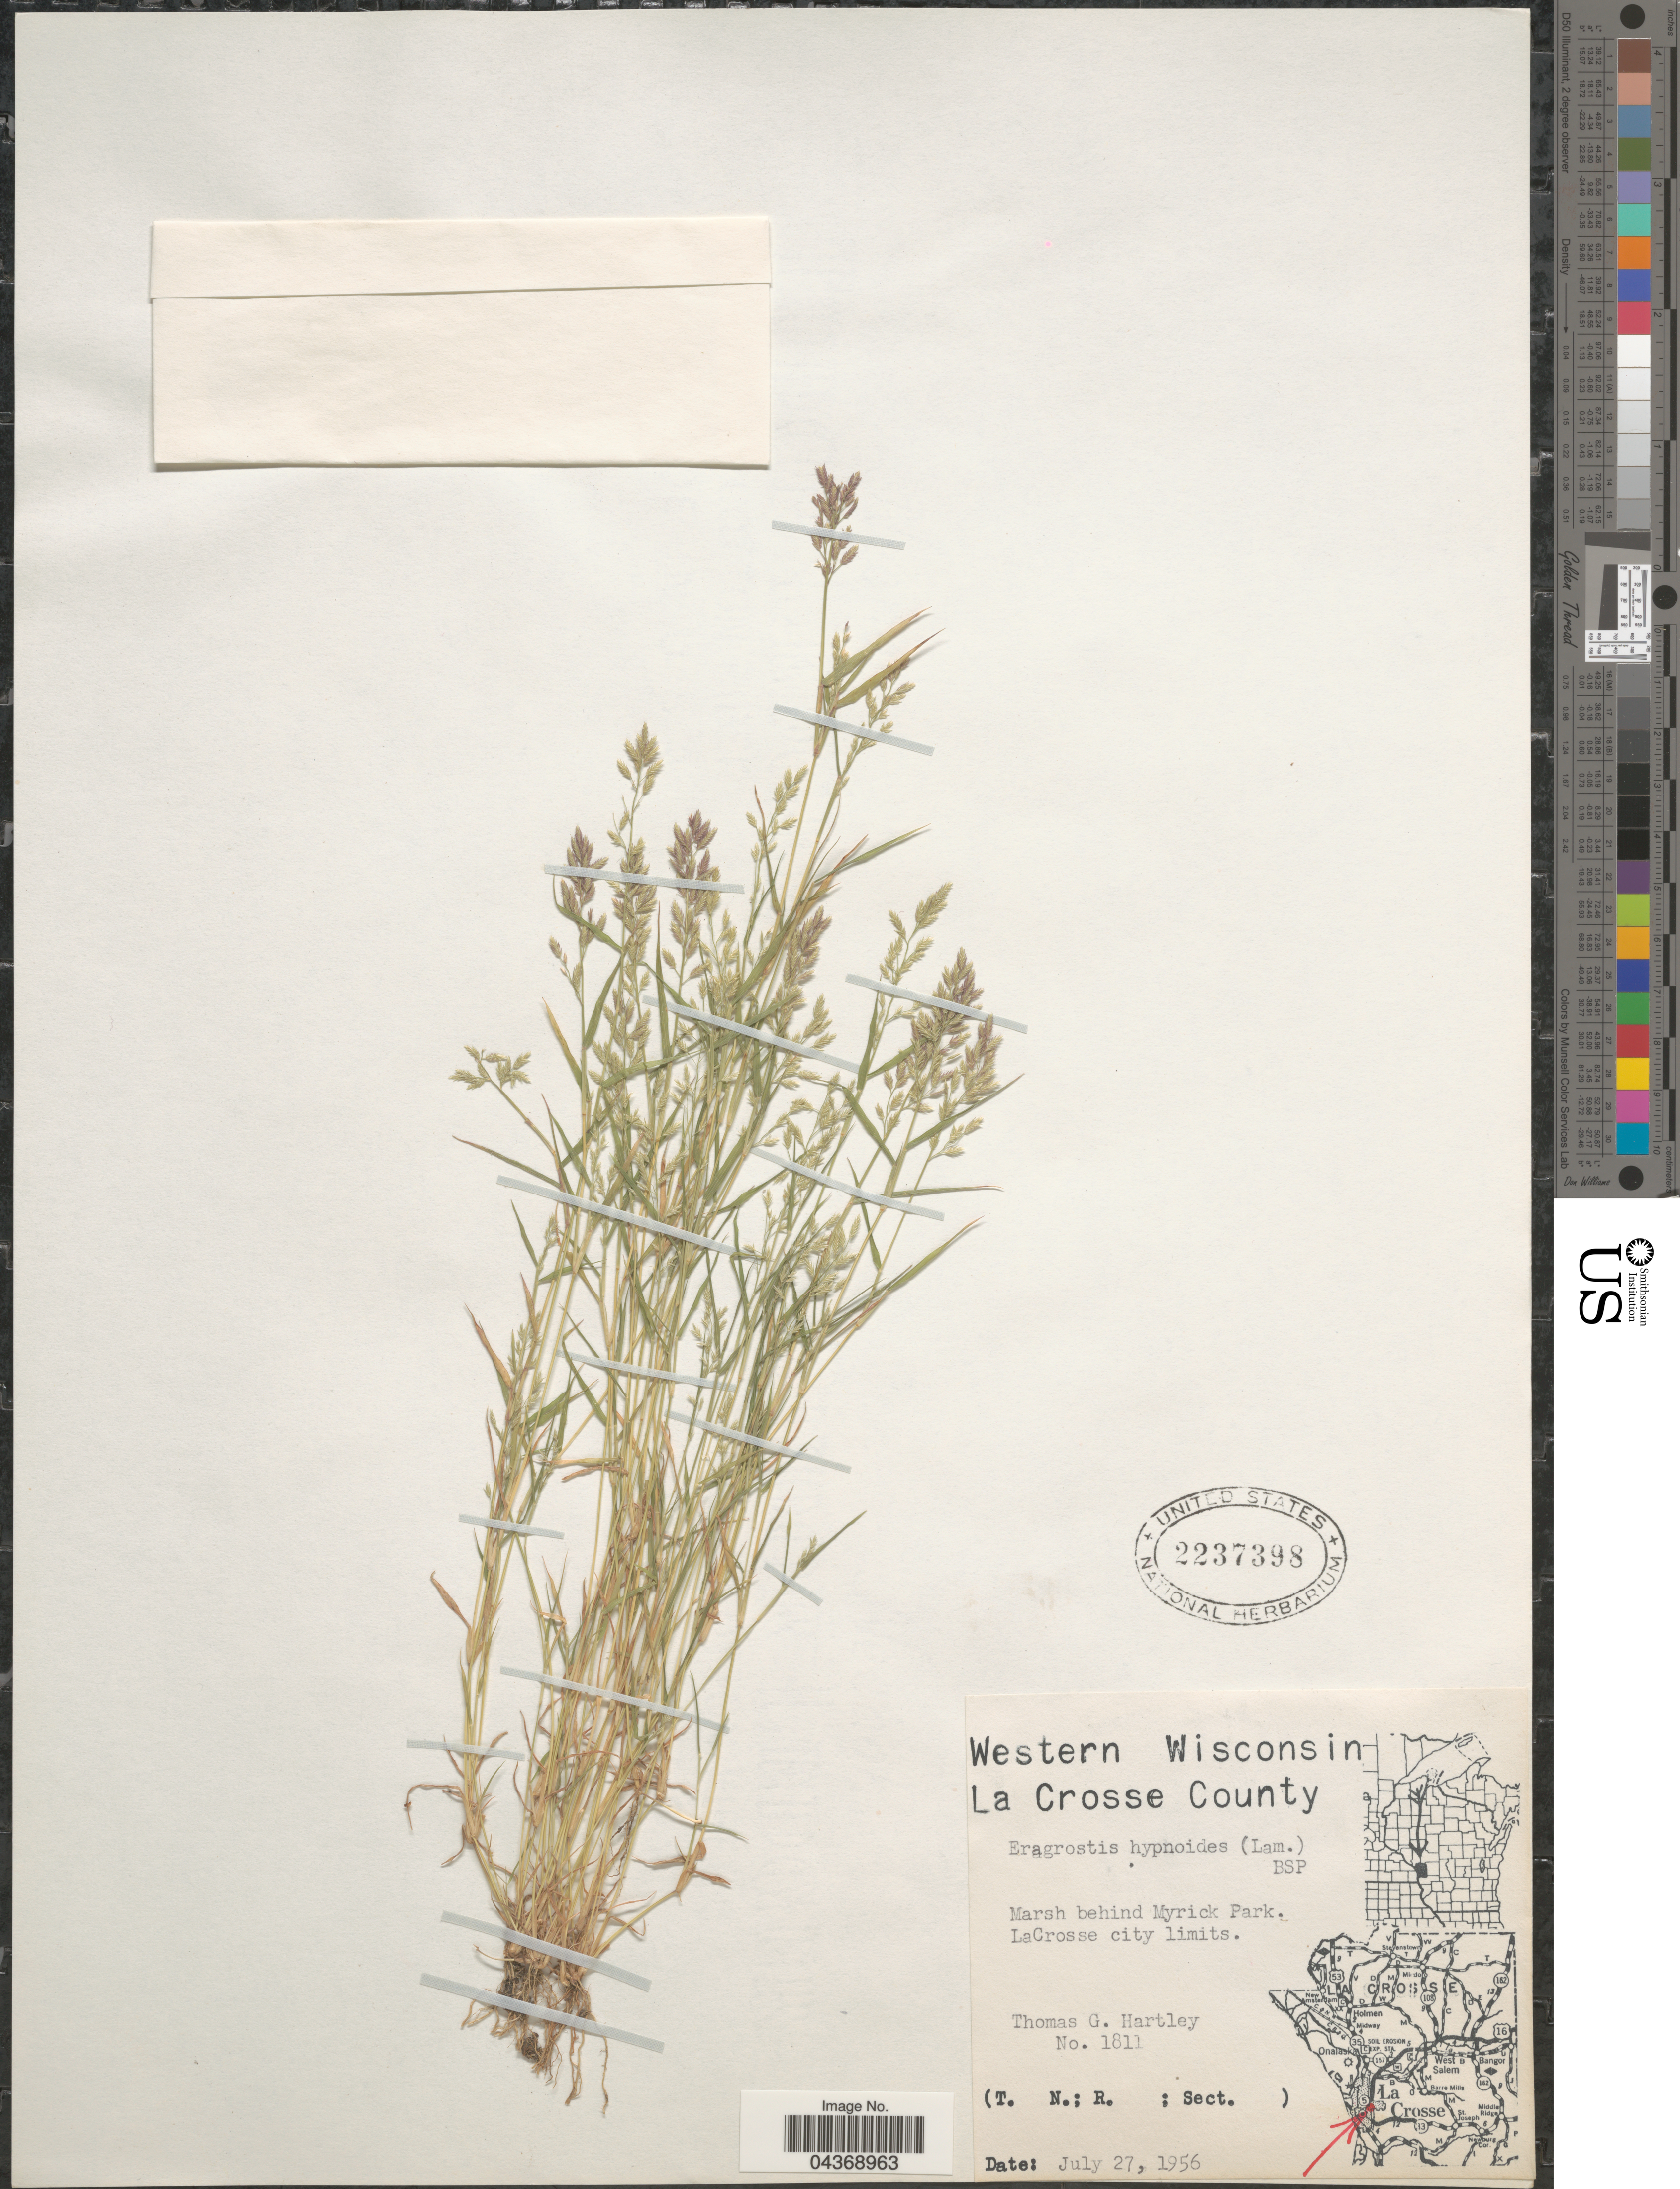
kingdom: Plantae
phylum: Tracheophyta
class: Liliopsida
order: Poales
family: Poaceae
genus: Eragrostis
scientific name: Eragrostis intermedia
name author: Hitchc.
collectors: T. G. Hartley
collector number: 1811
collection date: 1956-07-27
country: United States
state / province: Wisconsin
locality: Western Wisconsin. La Crosse County. Marsh behind Myrick Park. LaCrosse city limits.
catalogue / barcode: US 2237398